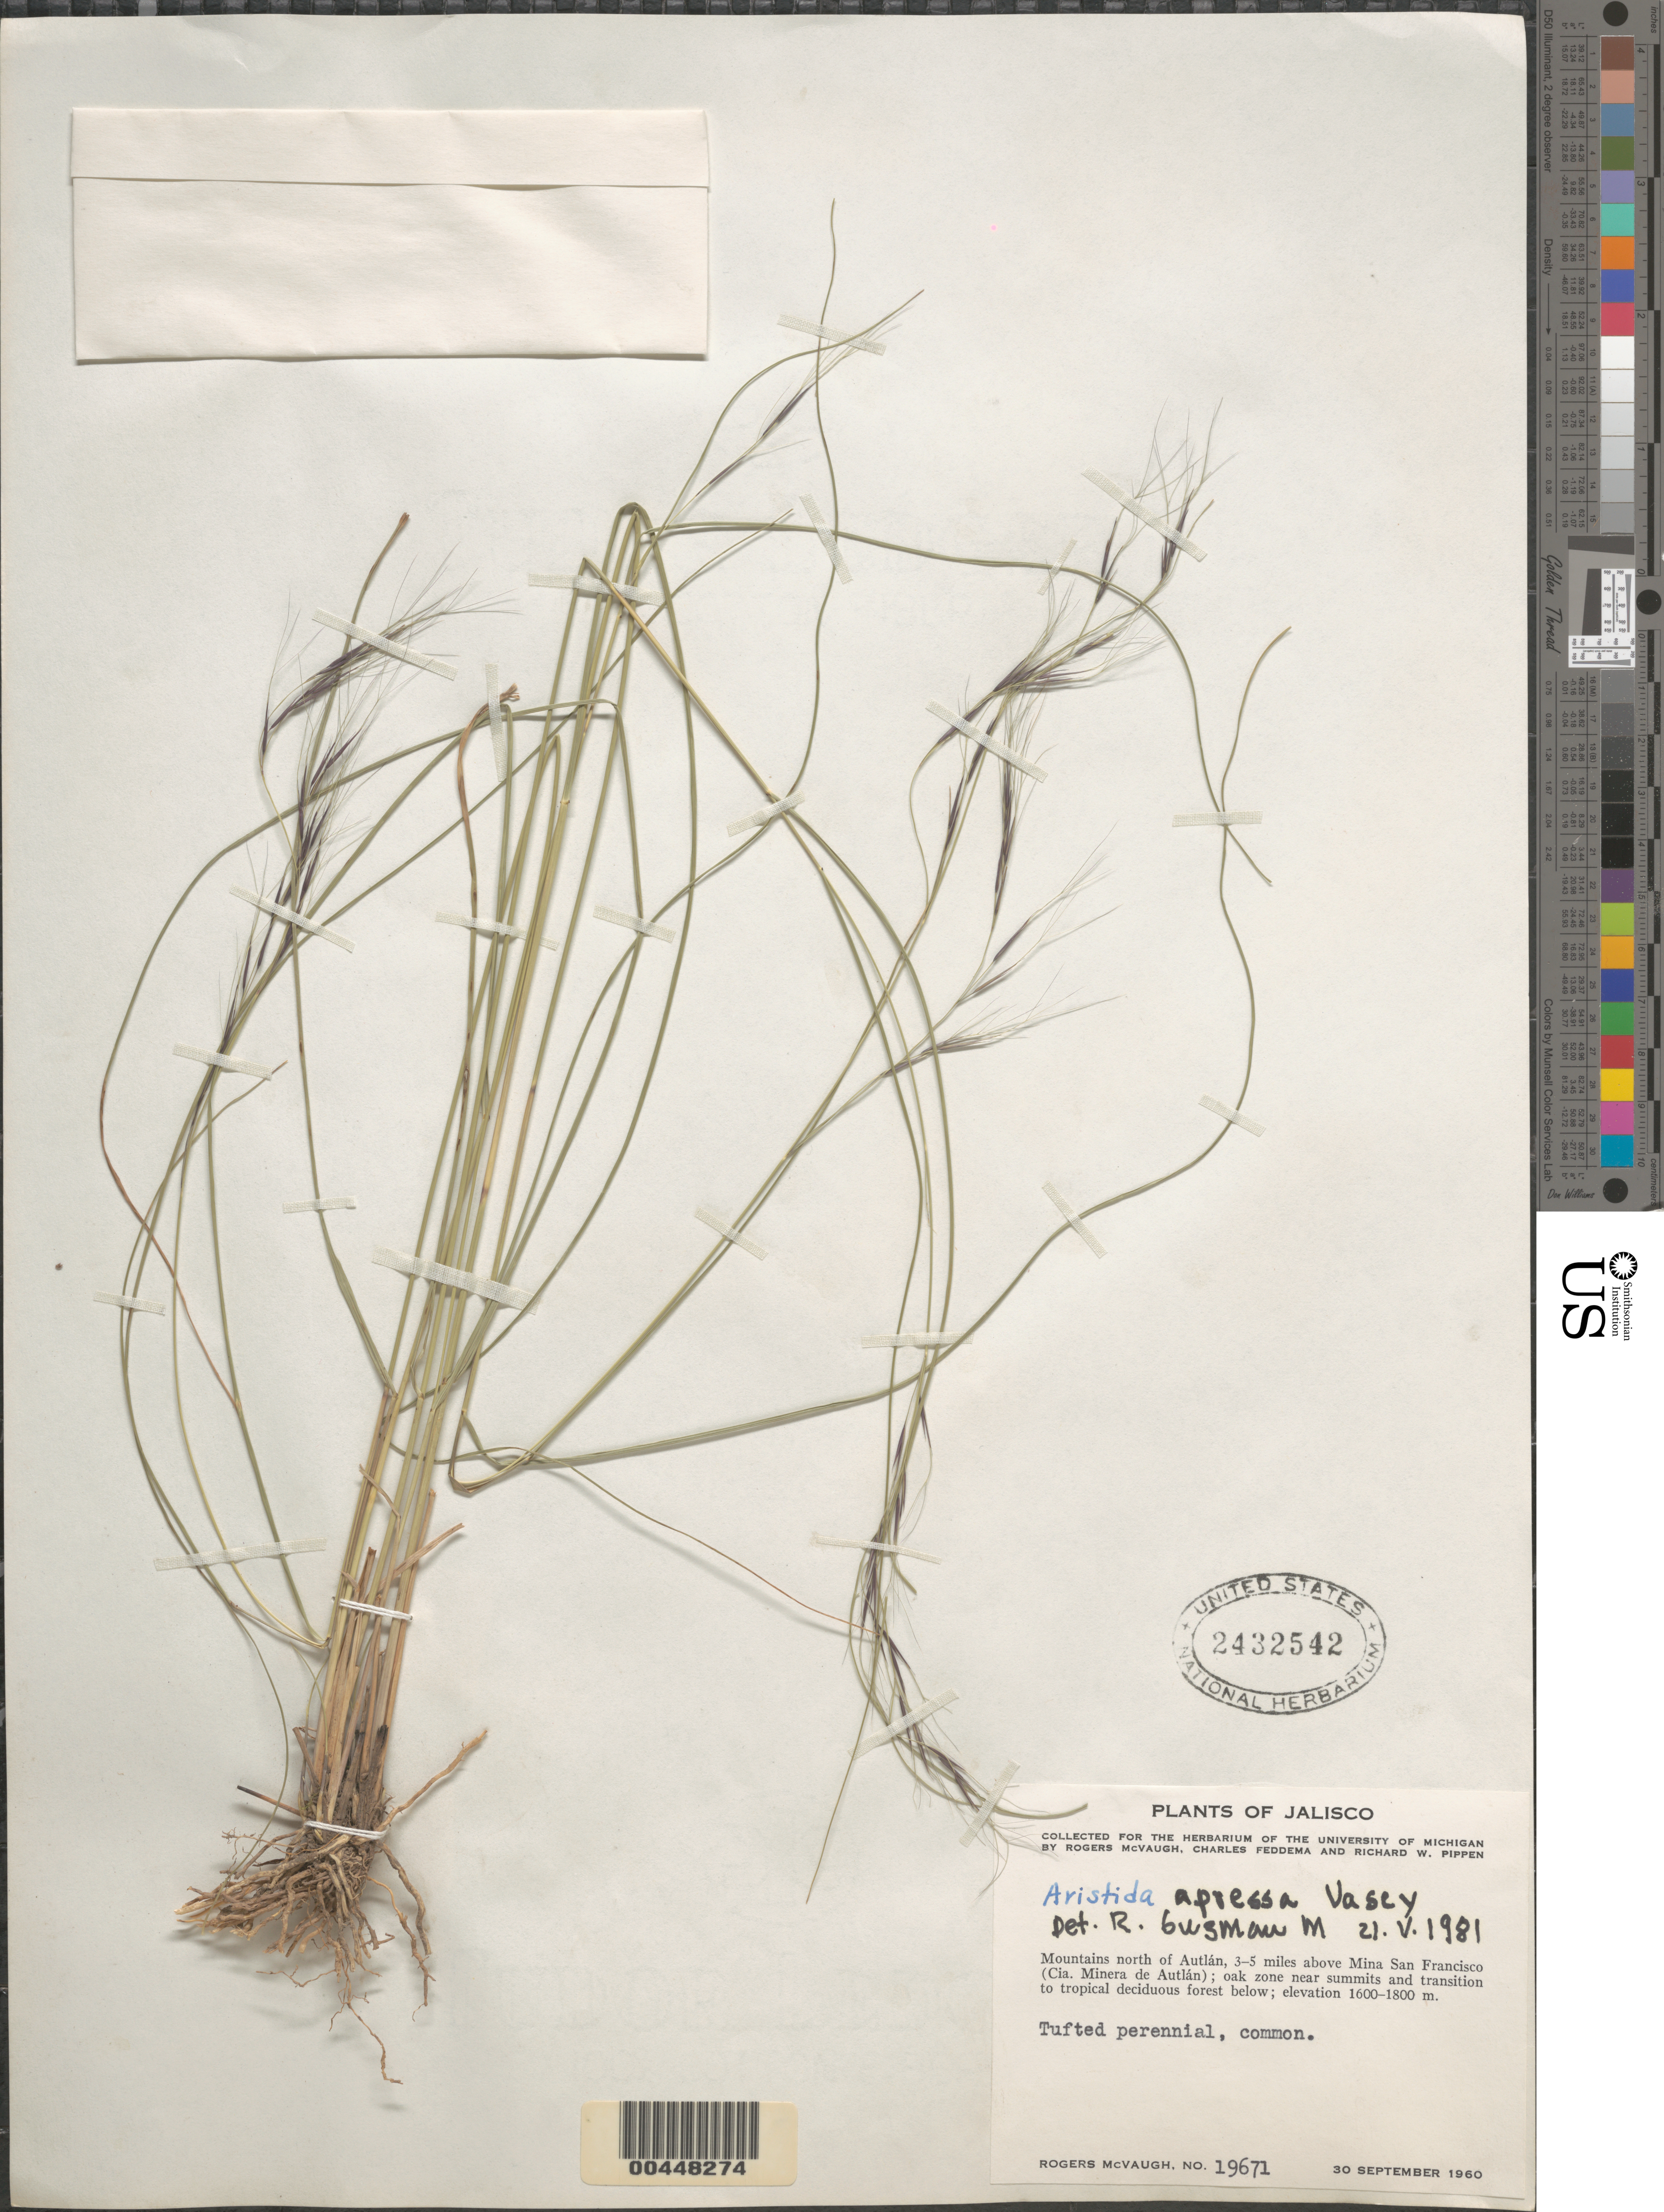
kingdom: Plantae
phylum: Tracheophyta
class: Liliopsida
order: Poales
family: Poaceae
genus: Aristida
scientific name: Aristida appressa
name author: Vasey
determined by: Guzman-M., R.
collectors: R. McVaugh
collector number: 19671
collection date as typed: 30 Sep 1960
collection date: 1960-09-30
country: Mexico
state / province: Jalisco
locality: Mountains N of Autlán, 3-5 mi above Mina San Francisco (Cia. Minera de Autlán)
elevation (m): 1600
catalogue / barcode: US 2432542